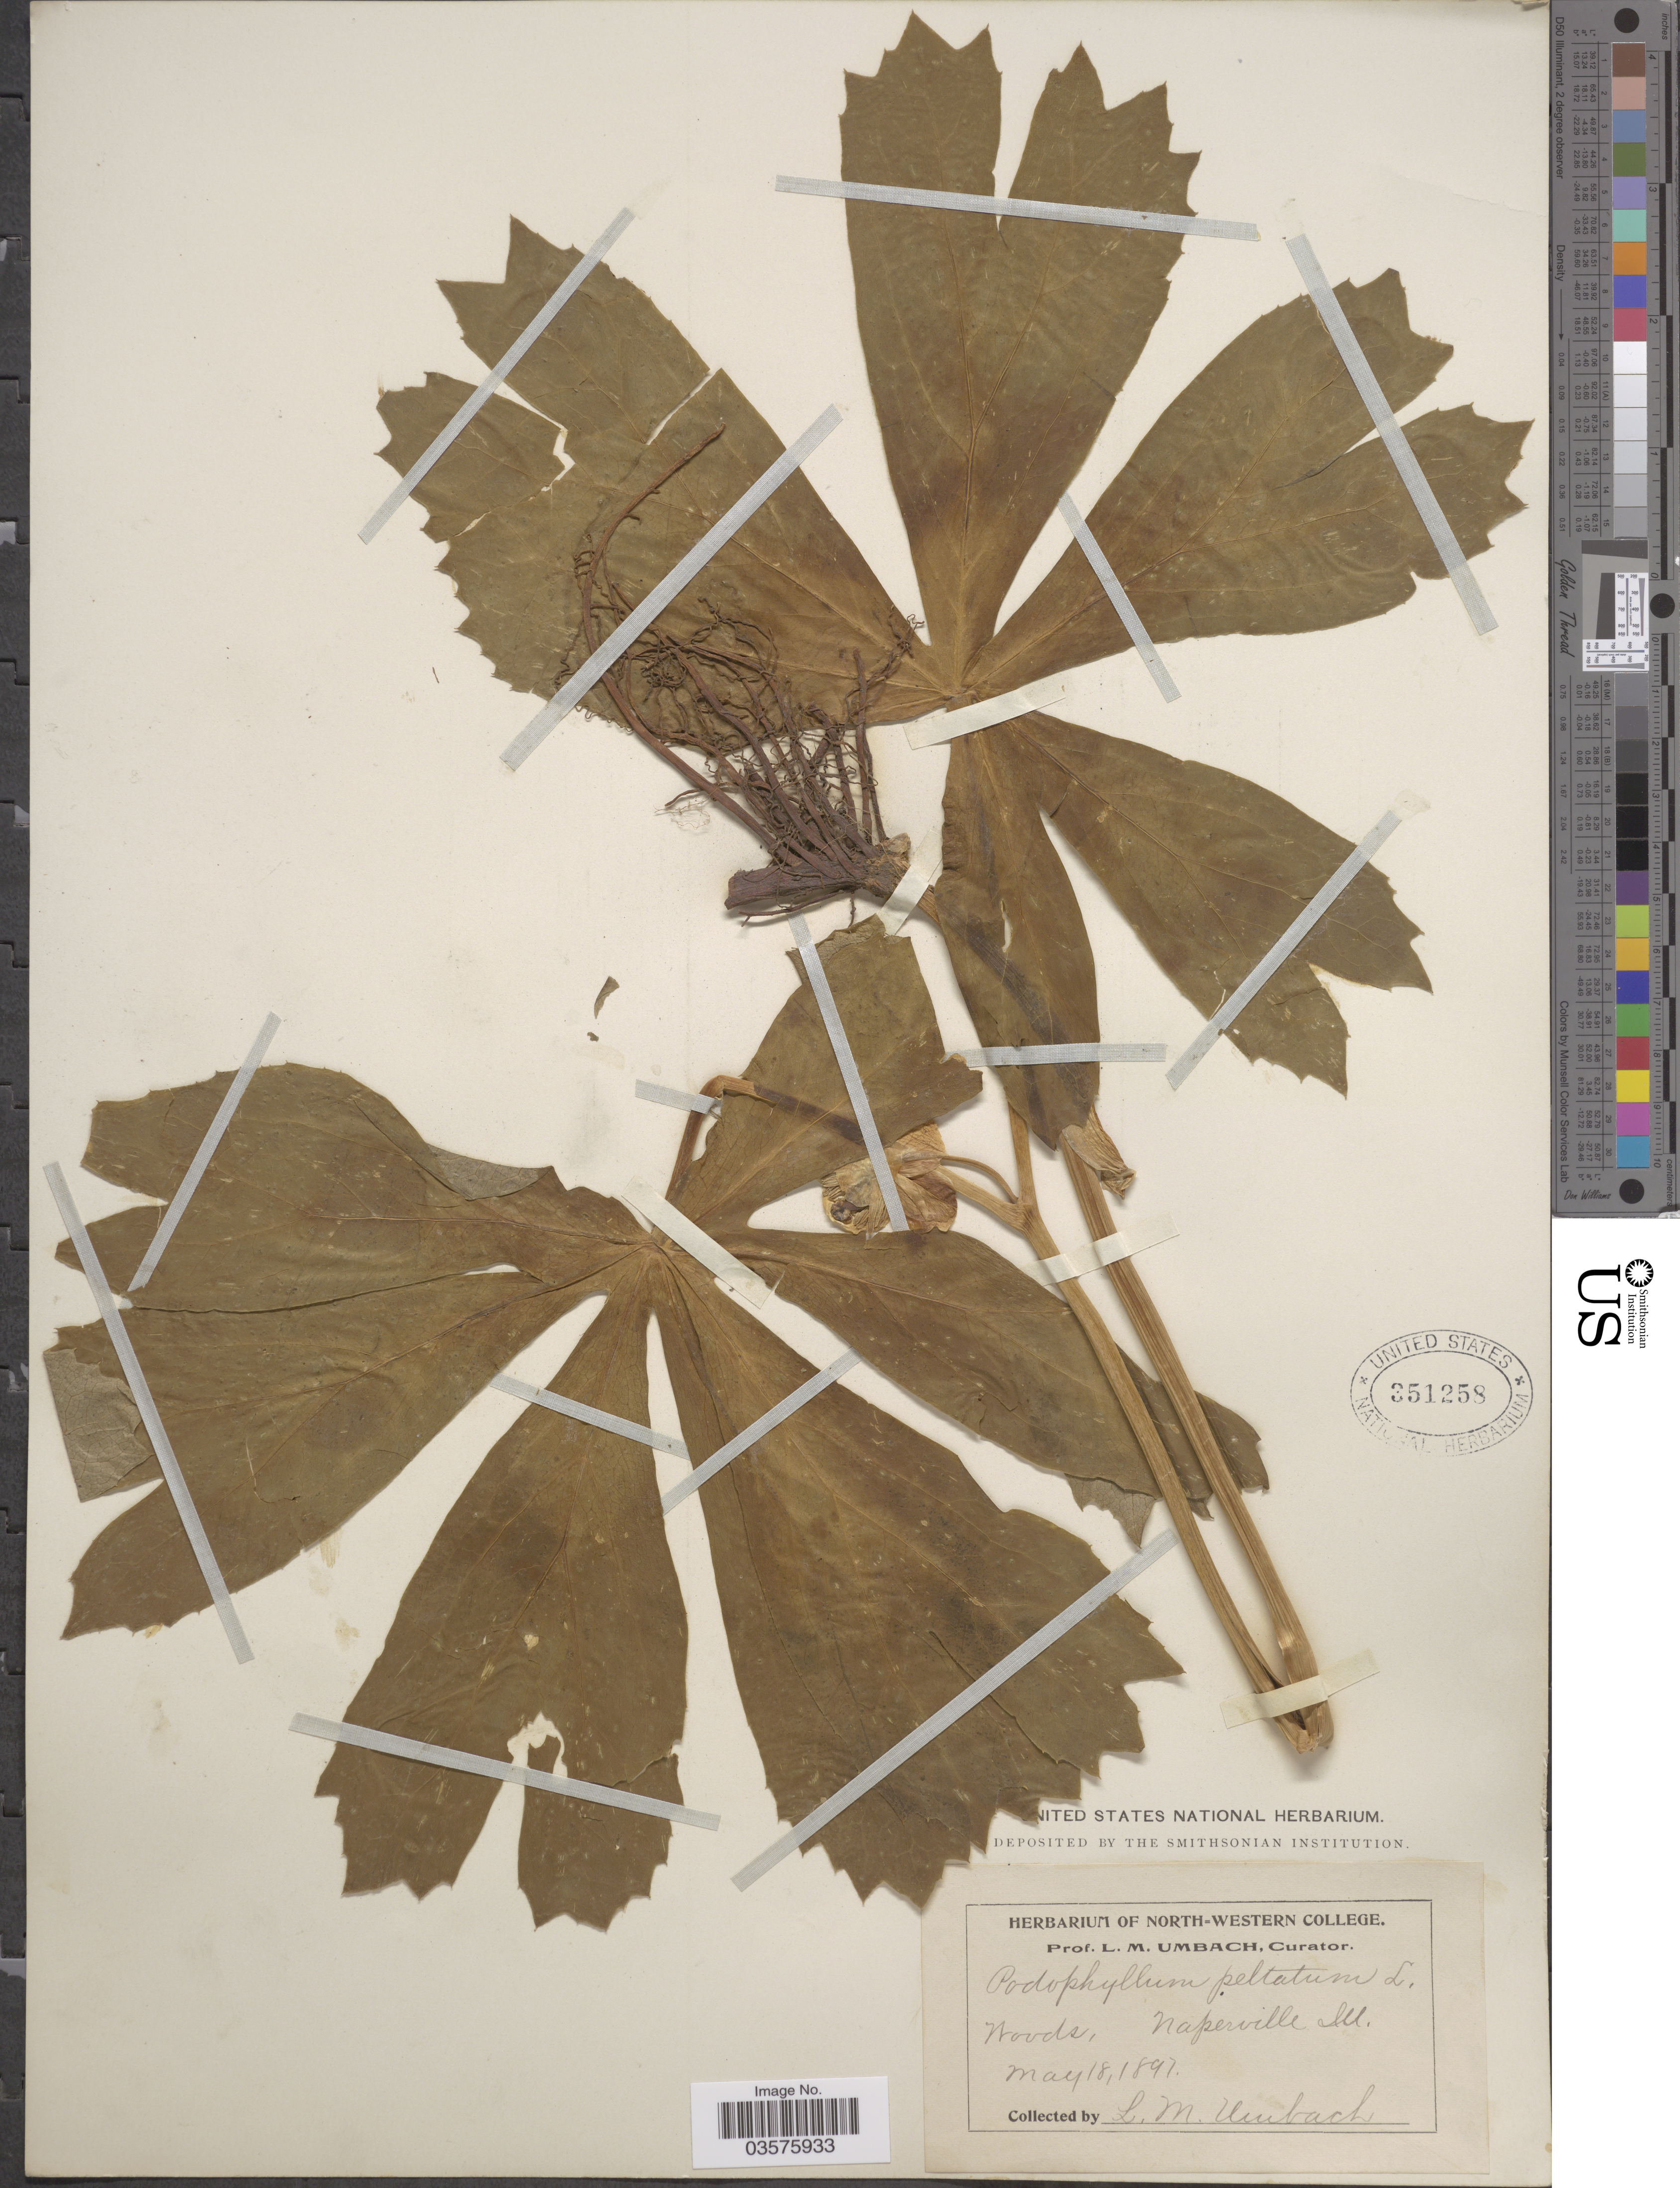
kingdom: Plantae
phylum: Tracheophyta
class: Magnoliopsida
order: Ranunculales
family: Berberidaceae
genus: Podophyllum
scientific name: Podophyllum peltatum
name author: L.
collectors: L. M. Umbach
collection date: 1897-05-18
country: United States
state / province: Illinois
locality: Woods, Naperville.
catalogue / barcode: US 351258